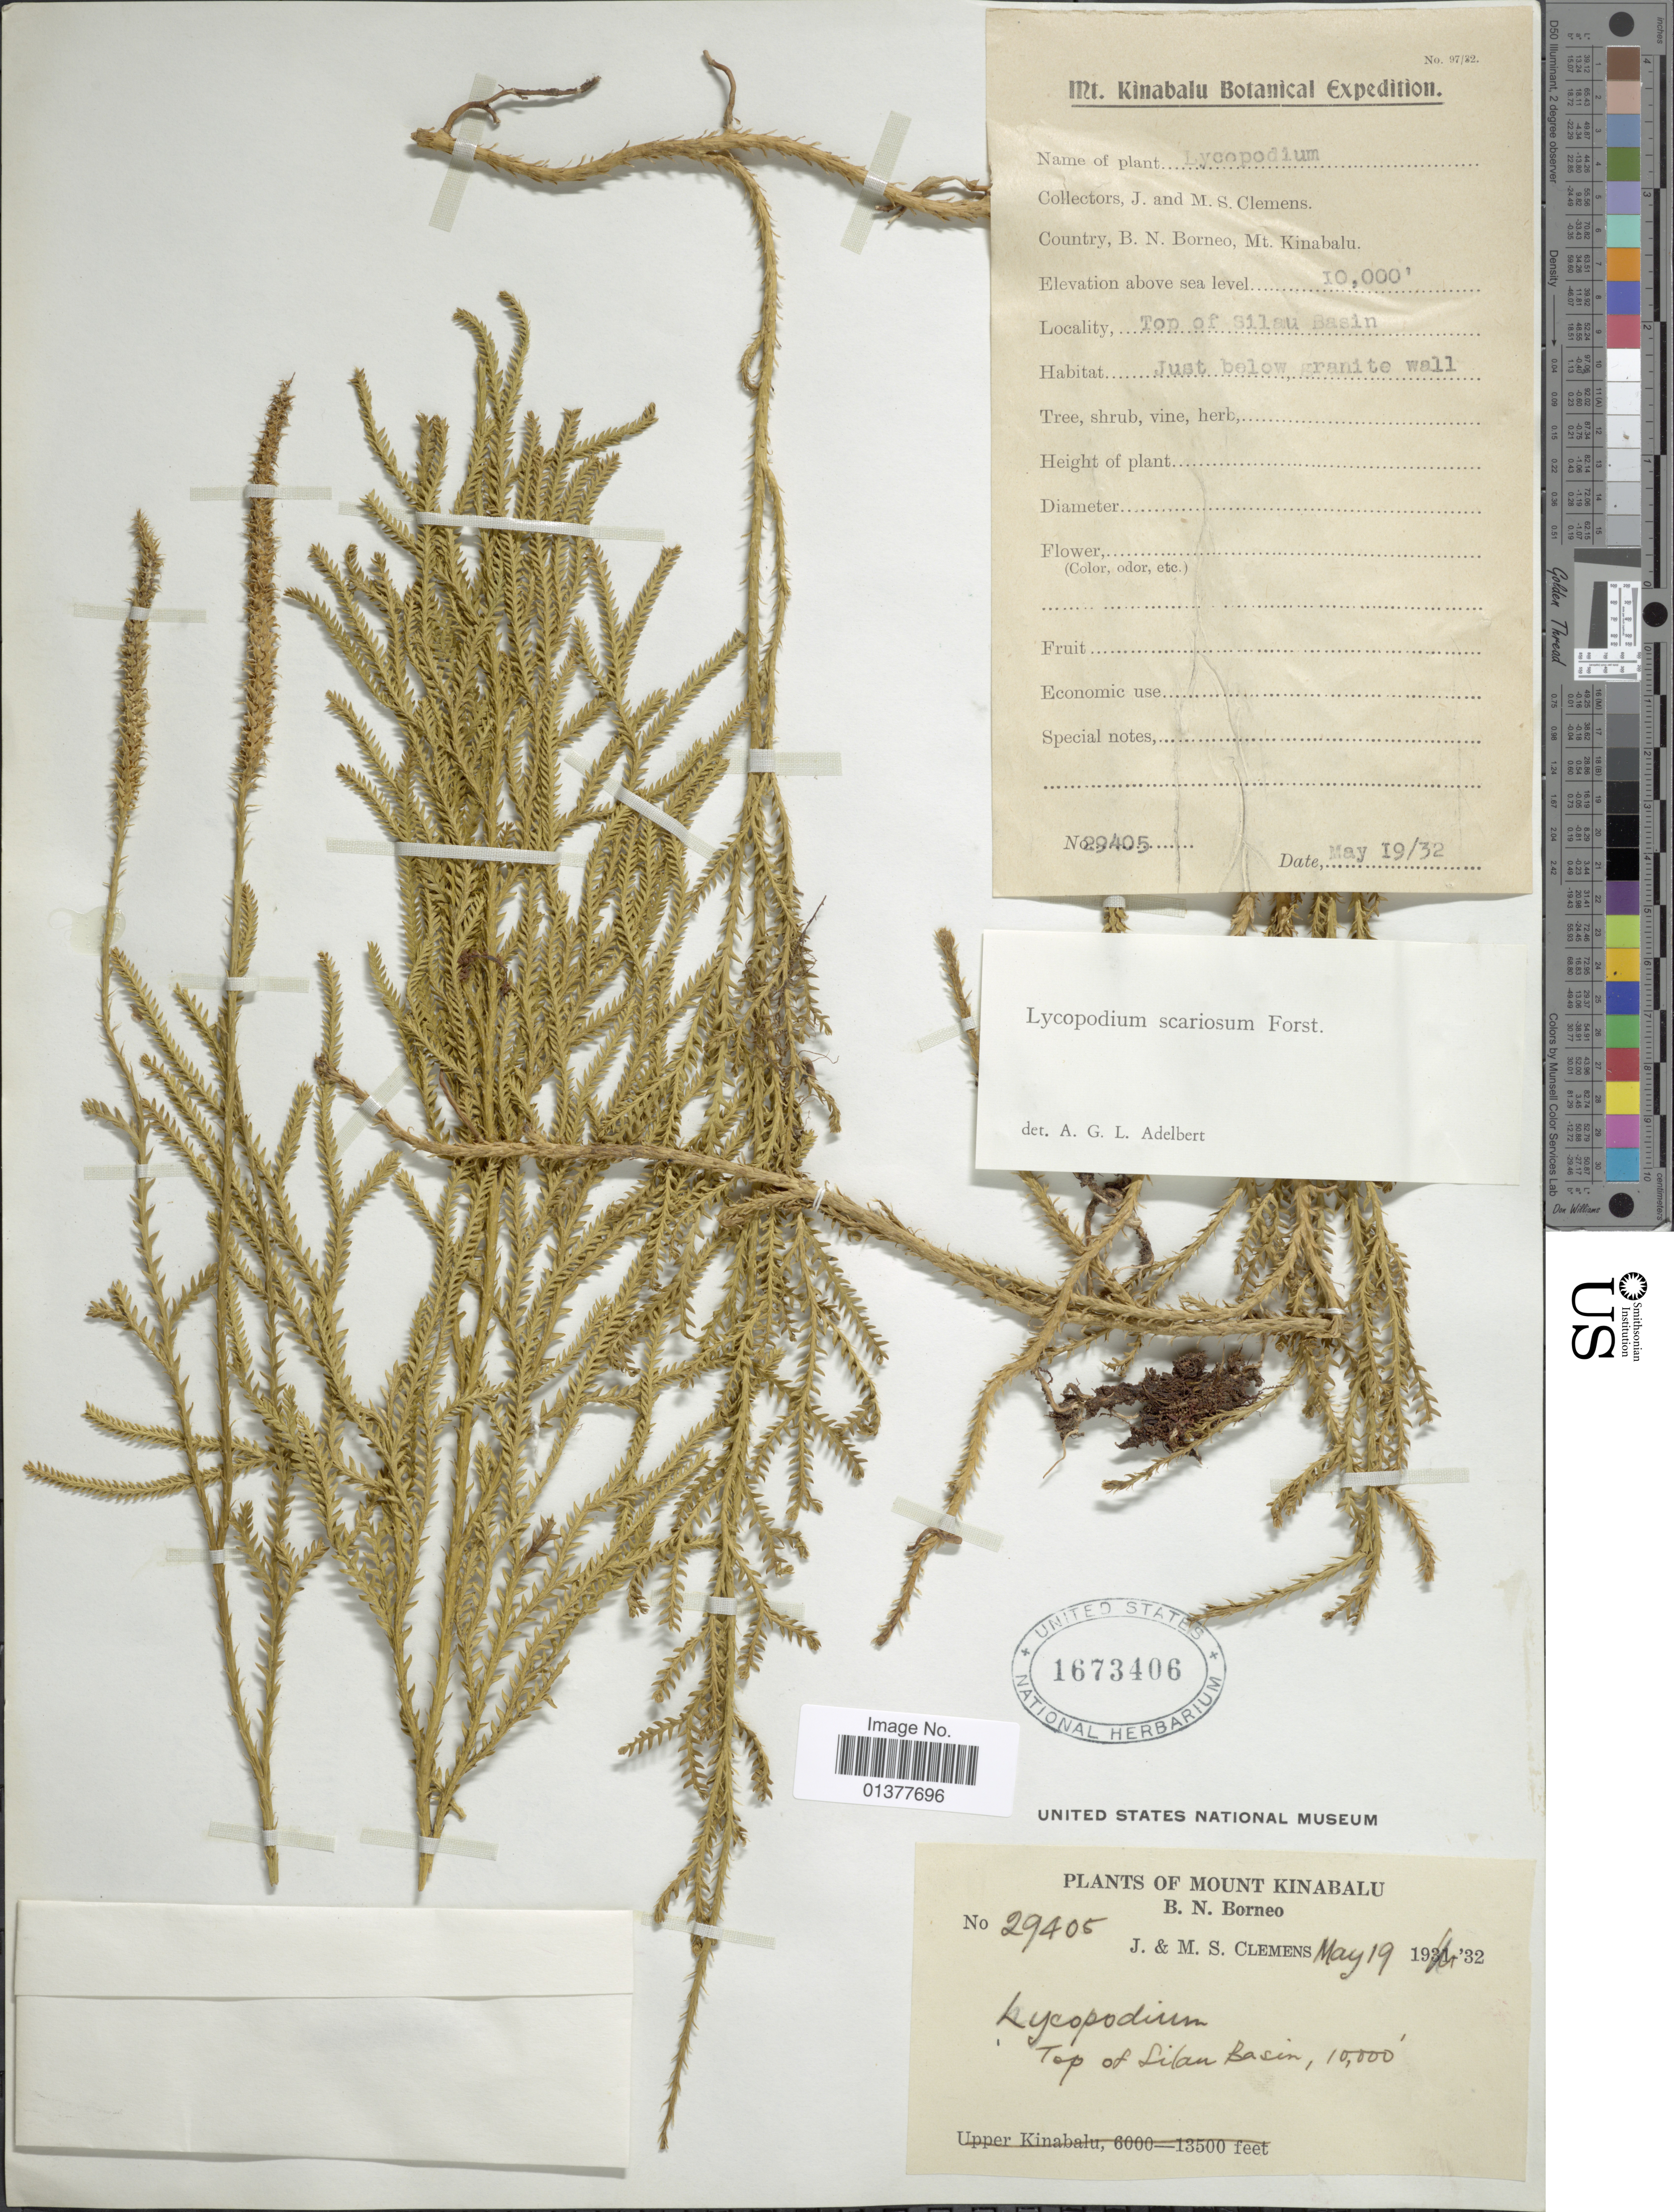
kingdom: Plantae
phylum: Tracheophyta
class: Lycopodiopsida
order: Lycopodiales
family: Lycopodiaceae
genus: Diphasium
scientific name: Diphasium scariosum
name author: (G. Forst.) Rothm.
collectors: J. Clemens & M. S. Clemens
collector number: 29405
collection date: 1932-05-19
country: Malaysia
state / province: Sabah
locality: Mount Kinabalu, B.N. Borneo, Top of Silan Basin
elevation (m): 10000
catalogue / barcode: US 1673406